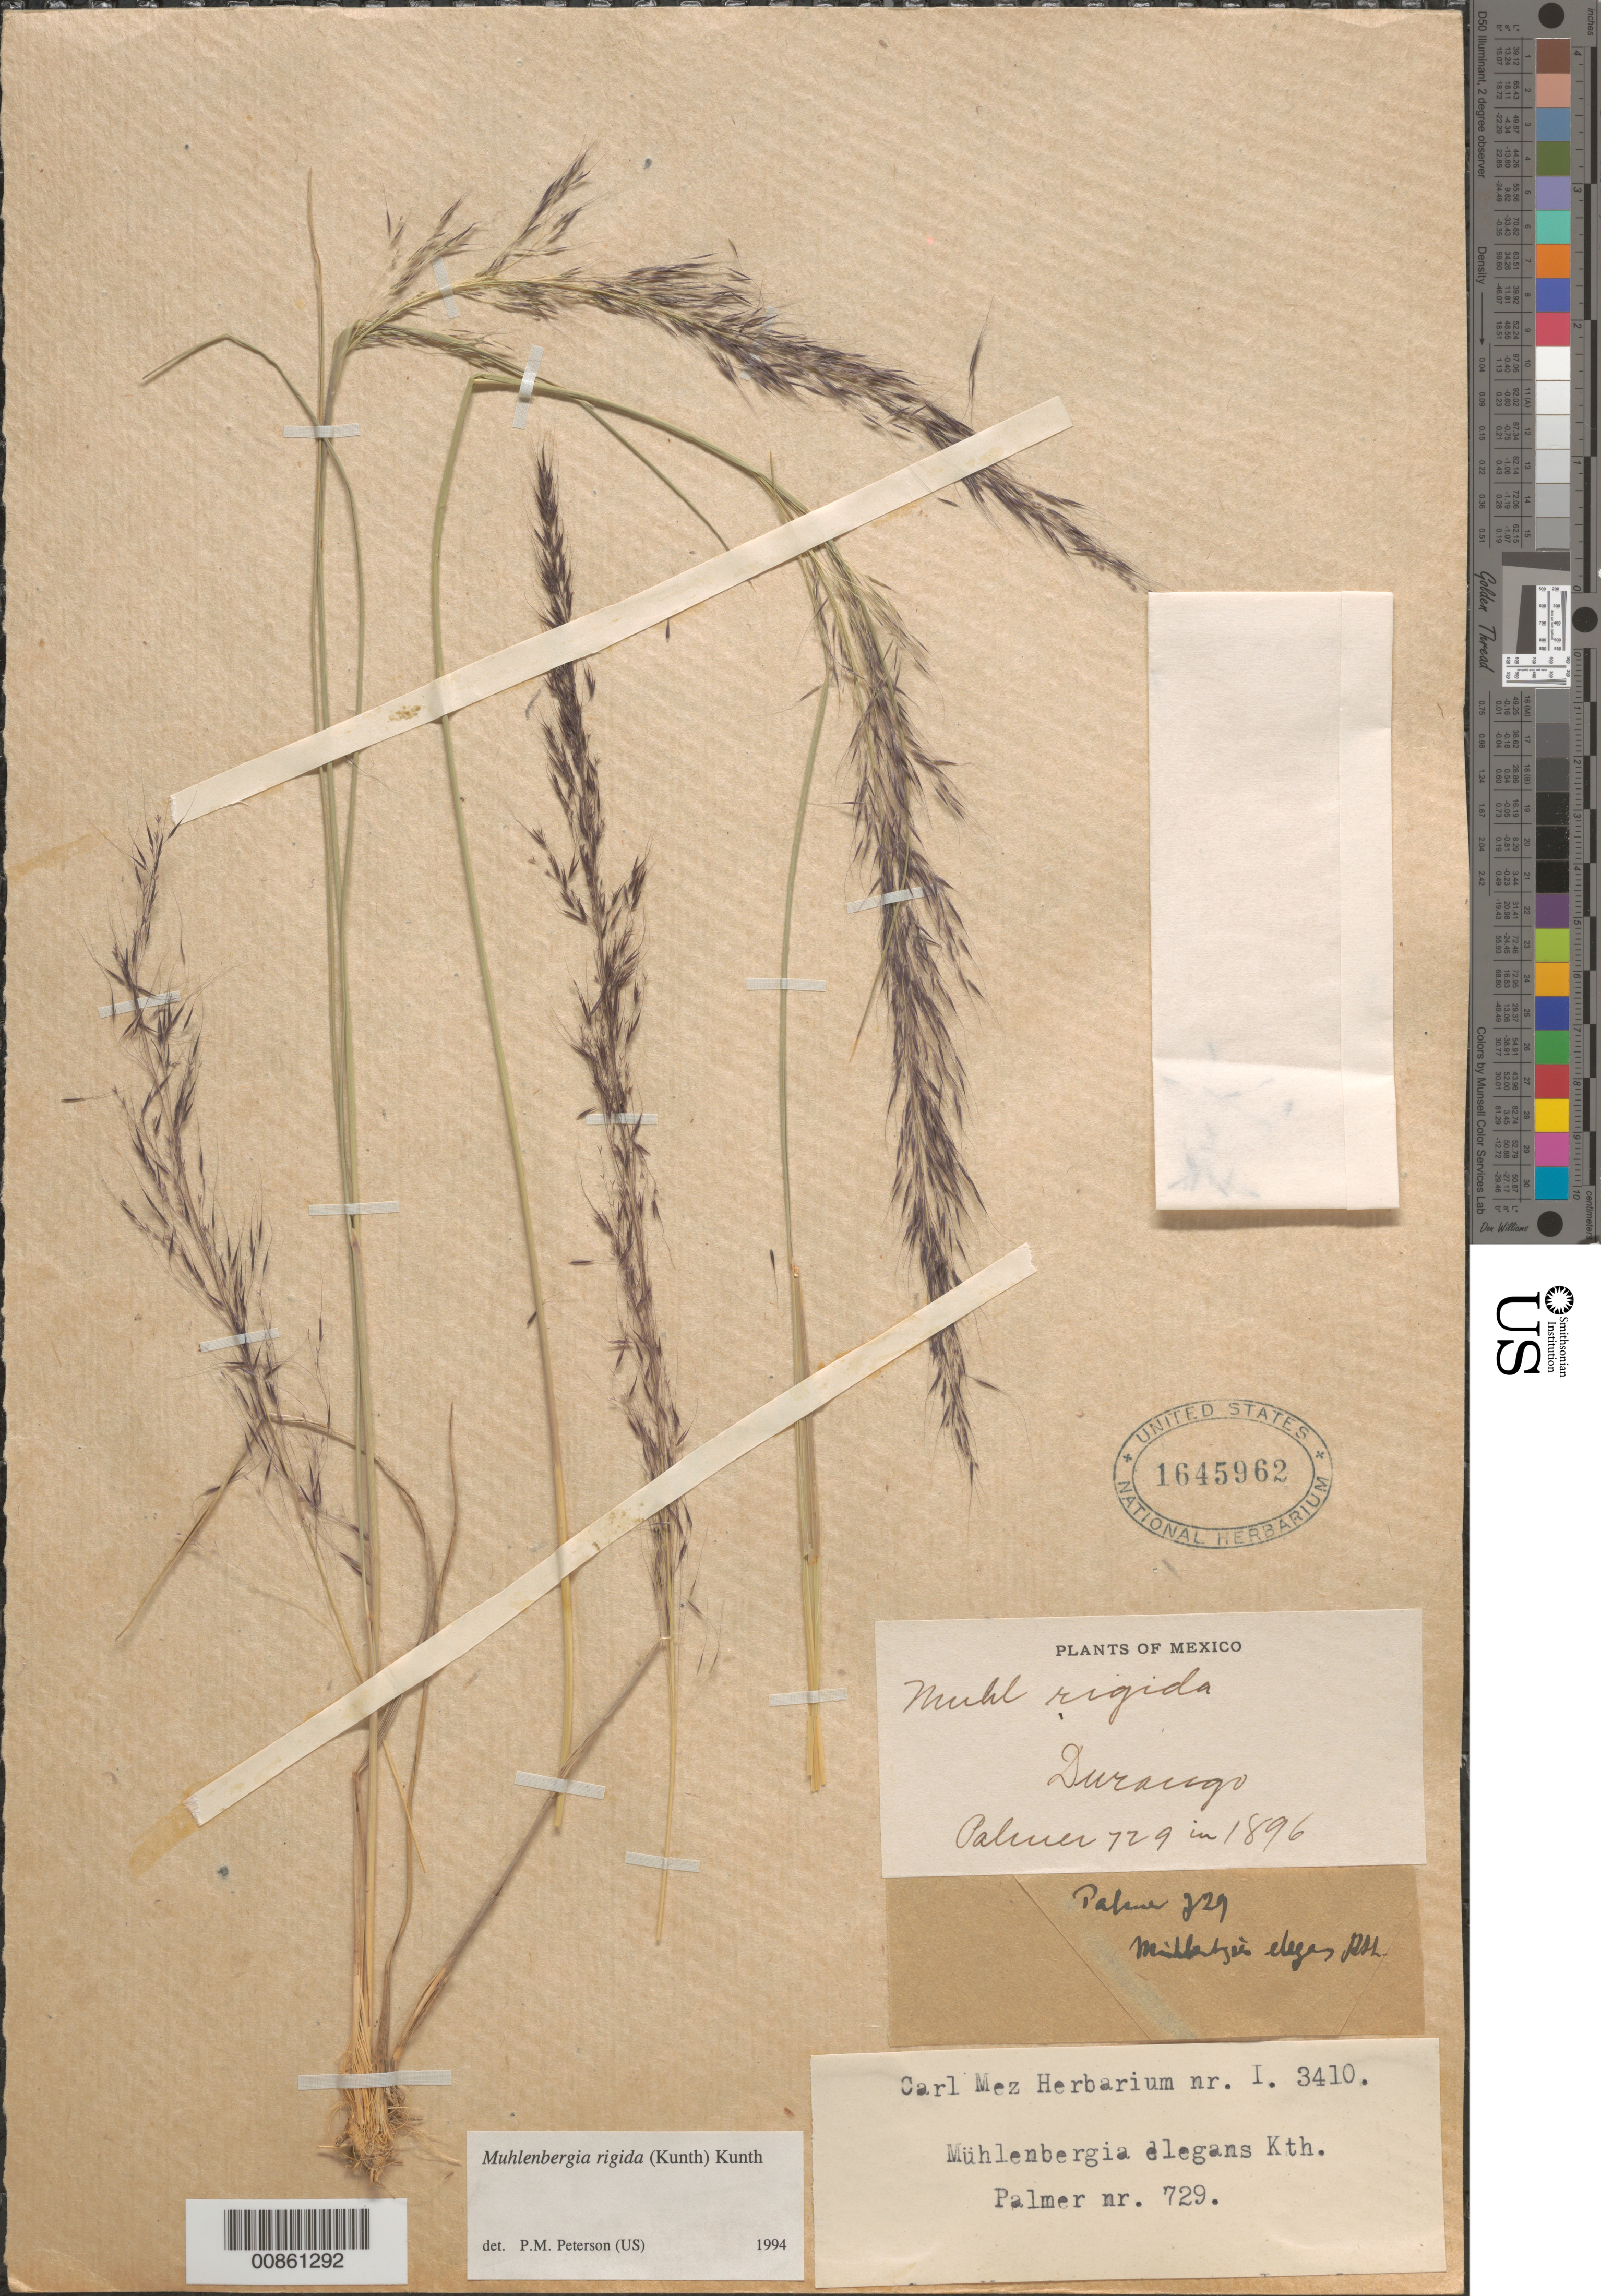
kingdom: Plantae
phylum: Tracheophyta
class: Liliopsida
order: Poales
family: Poaceae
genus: Muhlenbergia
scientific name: Muhlenbergia rigida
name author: (Kunth) Kunth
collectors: E. Palmer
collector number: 729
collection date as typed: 1896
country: Mexico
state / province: Durango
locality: Durango, Dgo.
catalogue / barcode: US 1645962